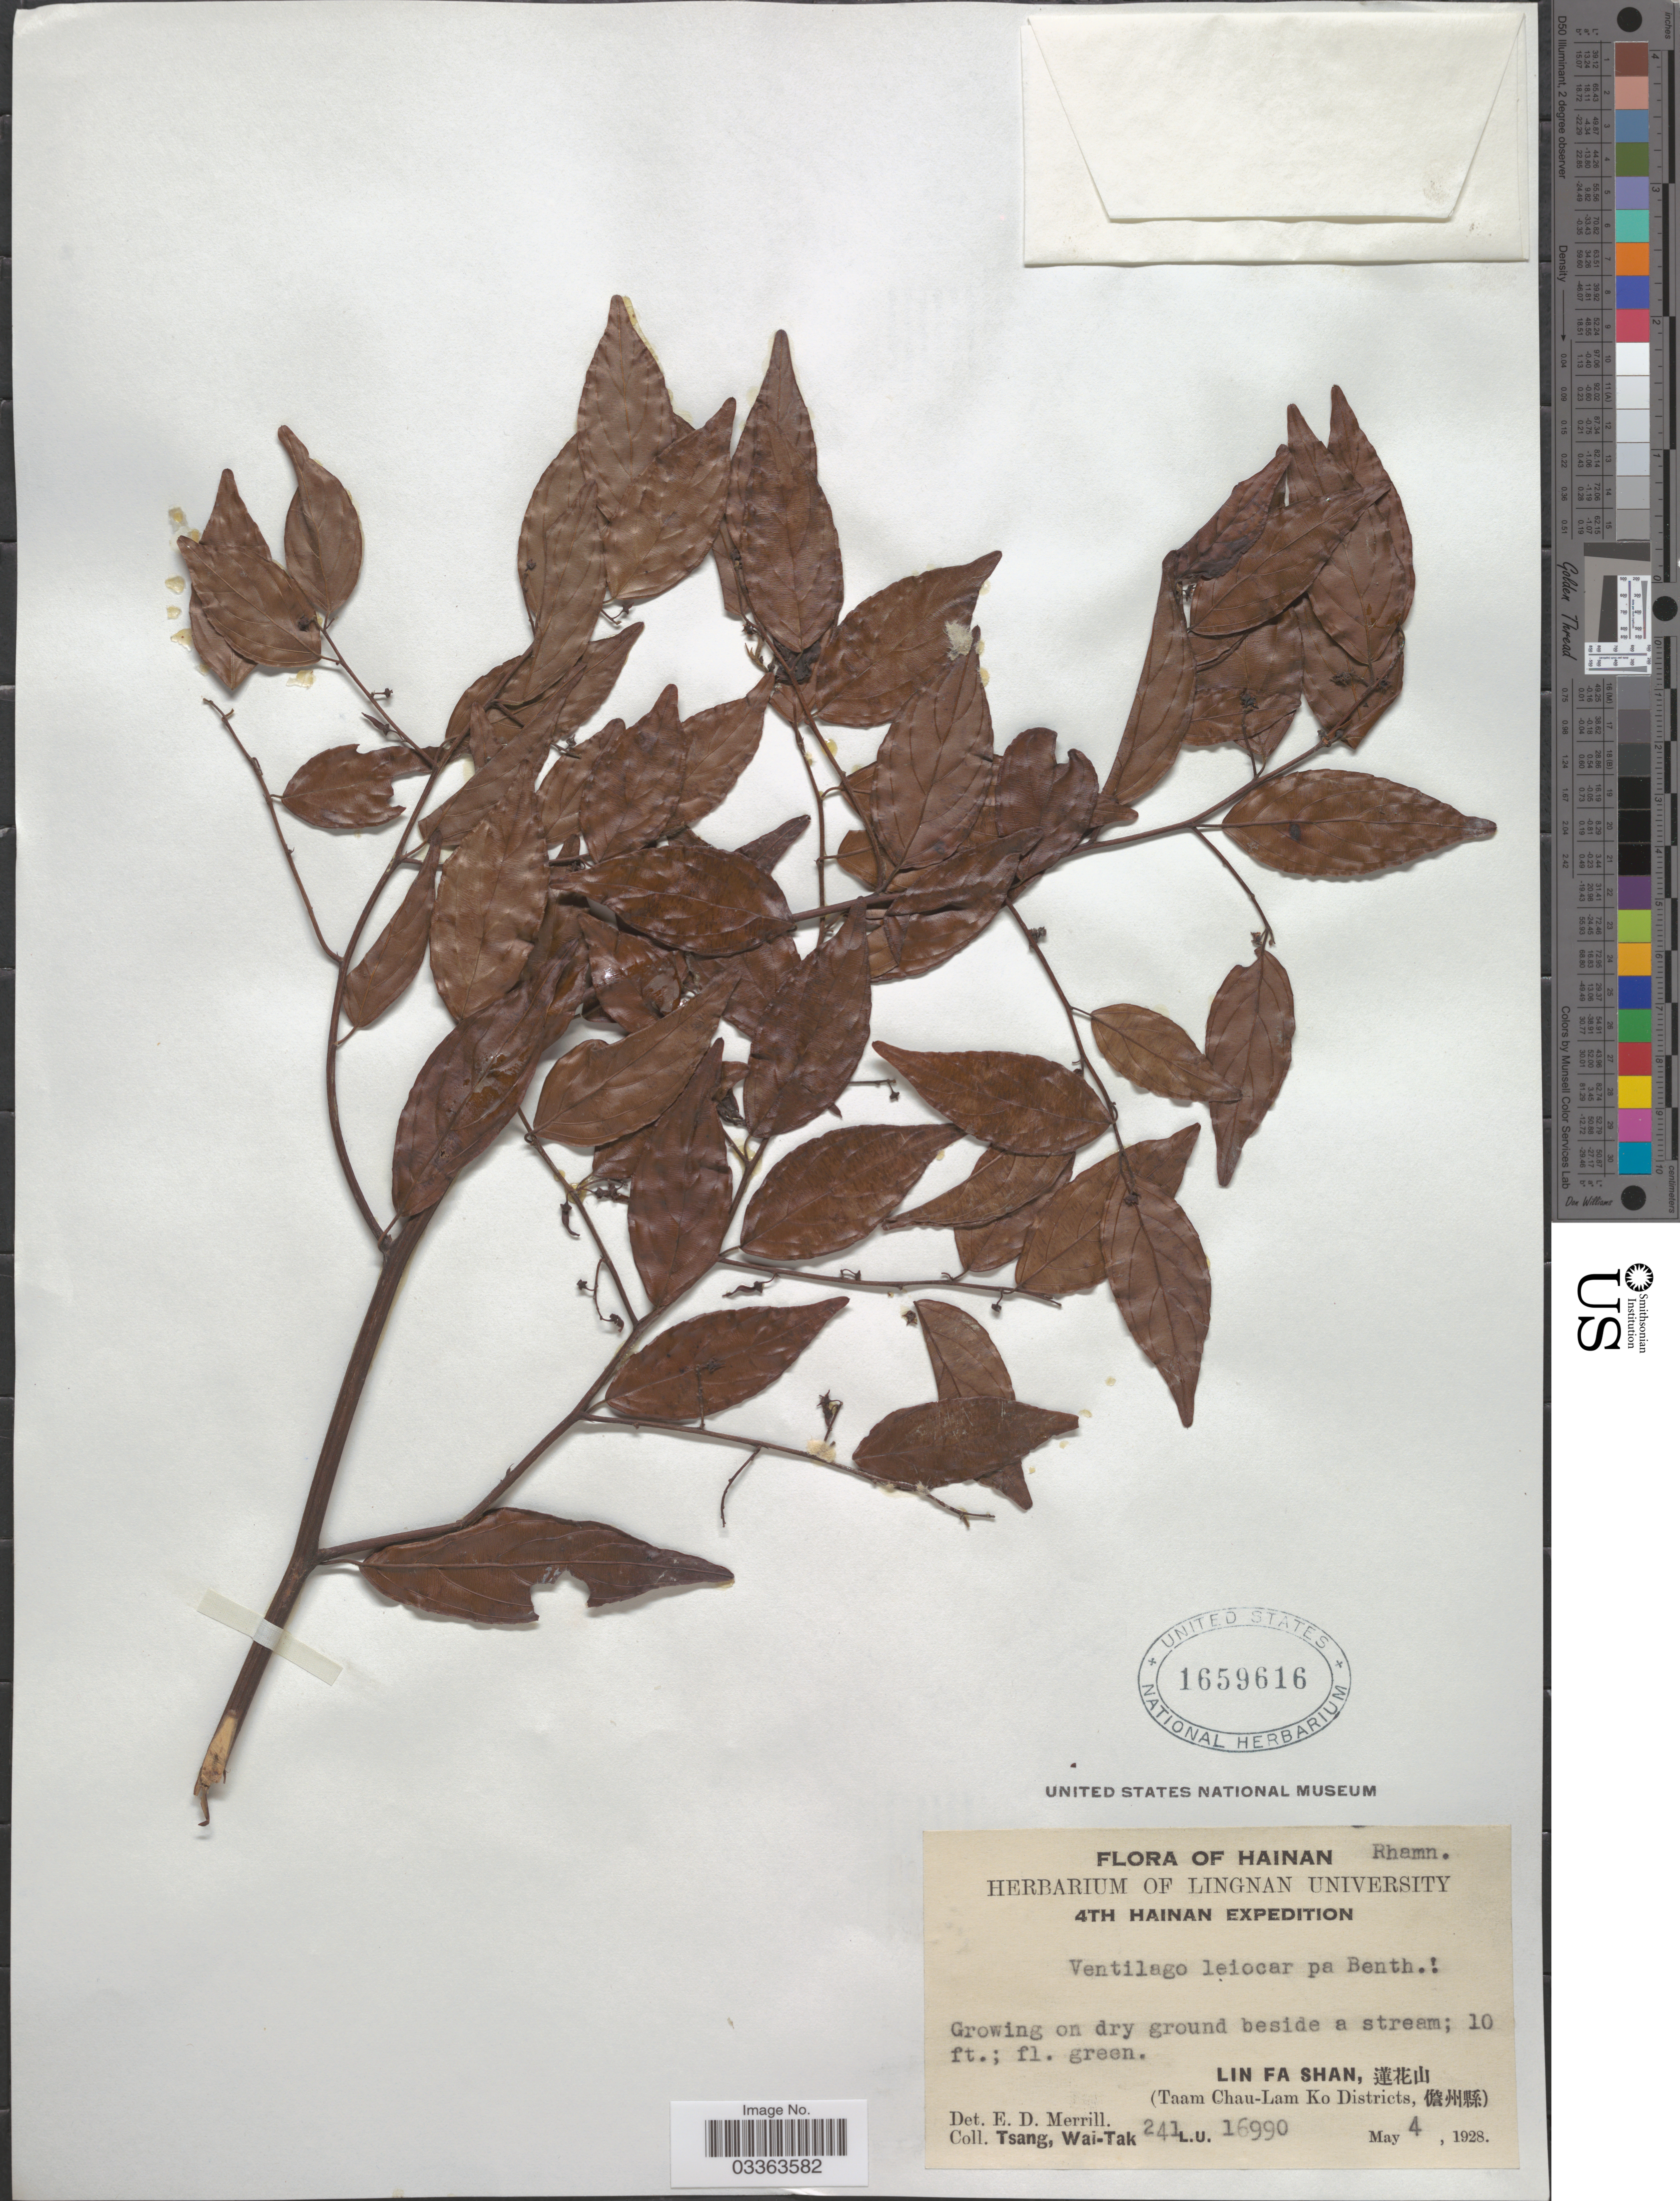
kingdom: Plantae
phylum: Tracheophyta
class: Magnoliopsida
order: Rosales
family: Rhamnaceae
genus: Ventilago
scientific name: Ventilago leiocarpa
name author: Benth.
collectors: W. T. Tsang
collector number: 241L.U.16990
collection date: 1928-05-04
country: China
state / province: Hainan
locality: LFa Shan, (Taam Chau-Lam Ko Districts.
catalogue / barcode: US 1659616